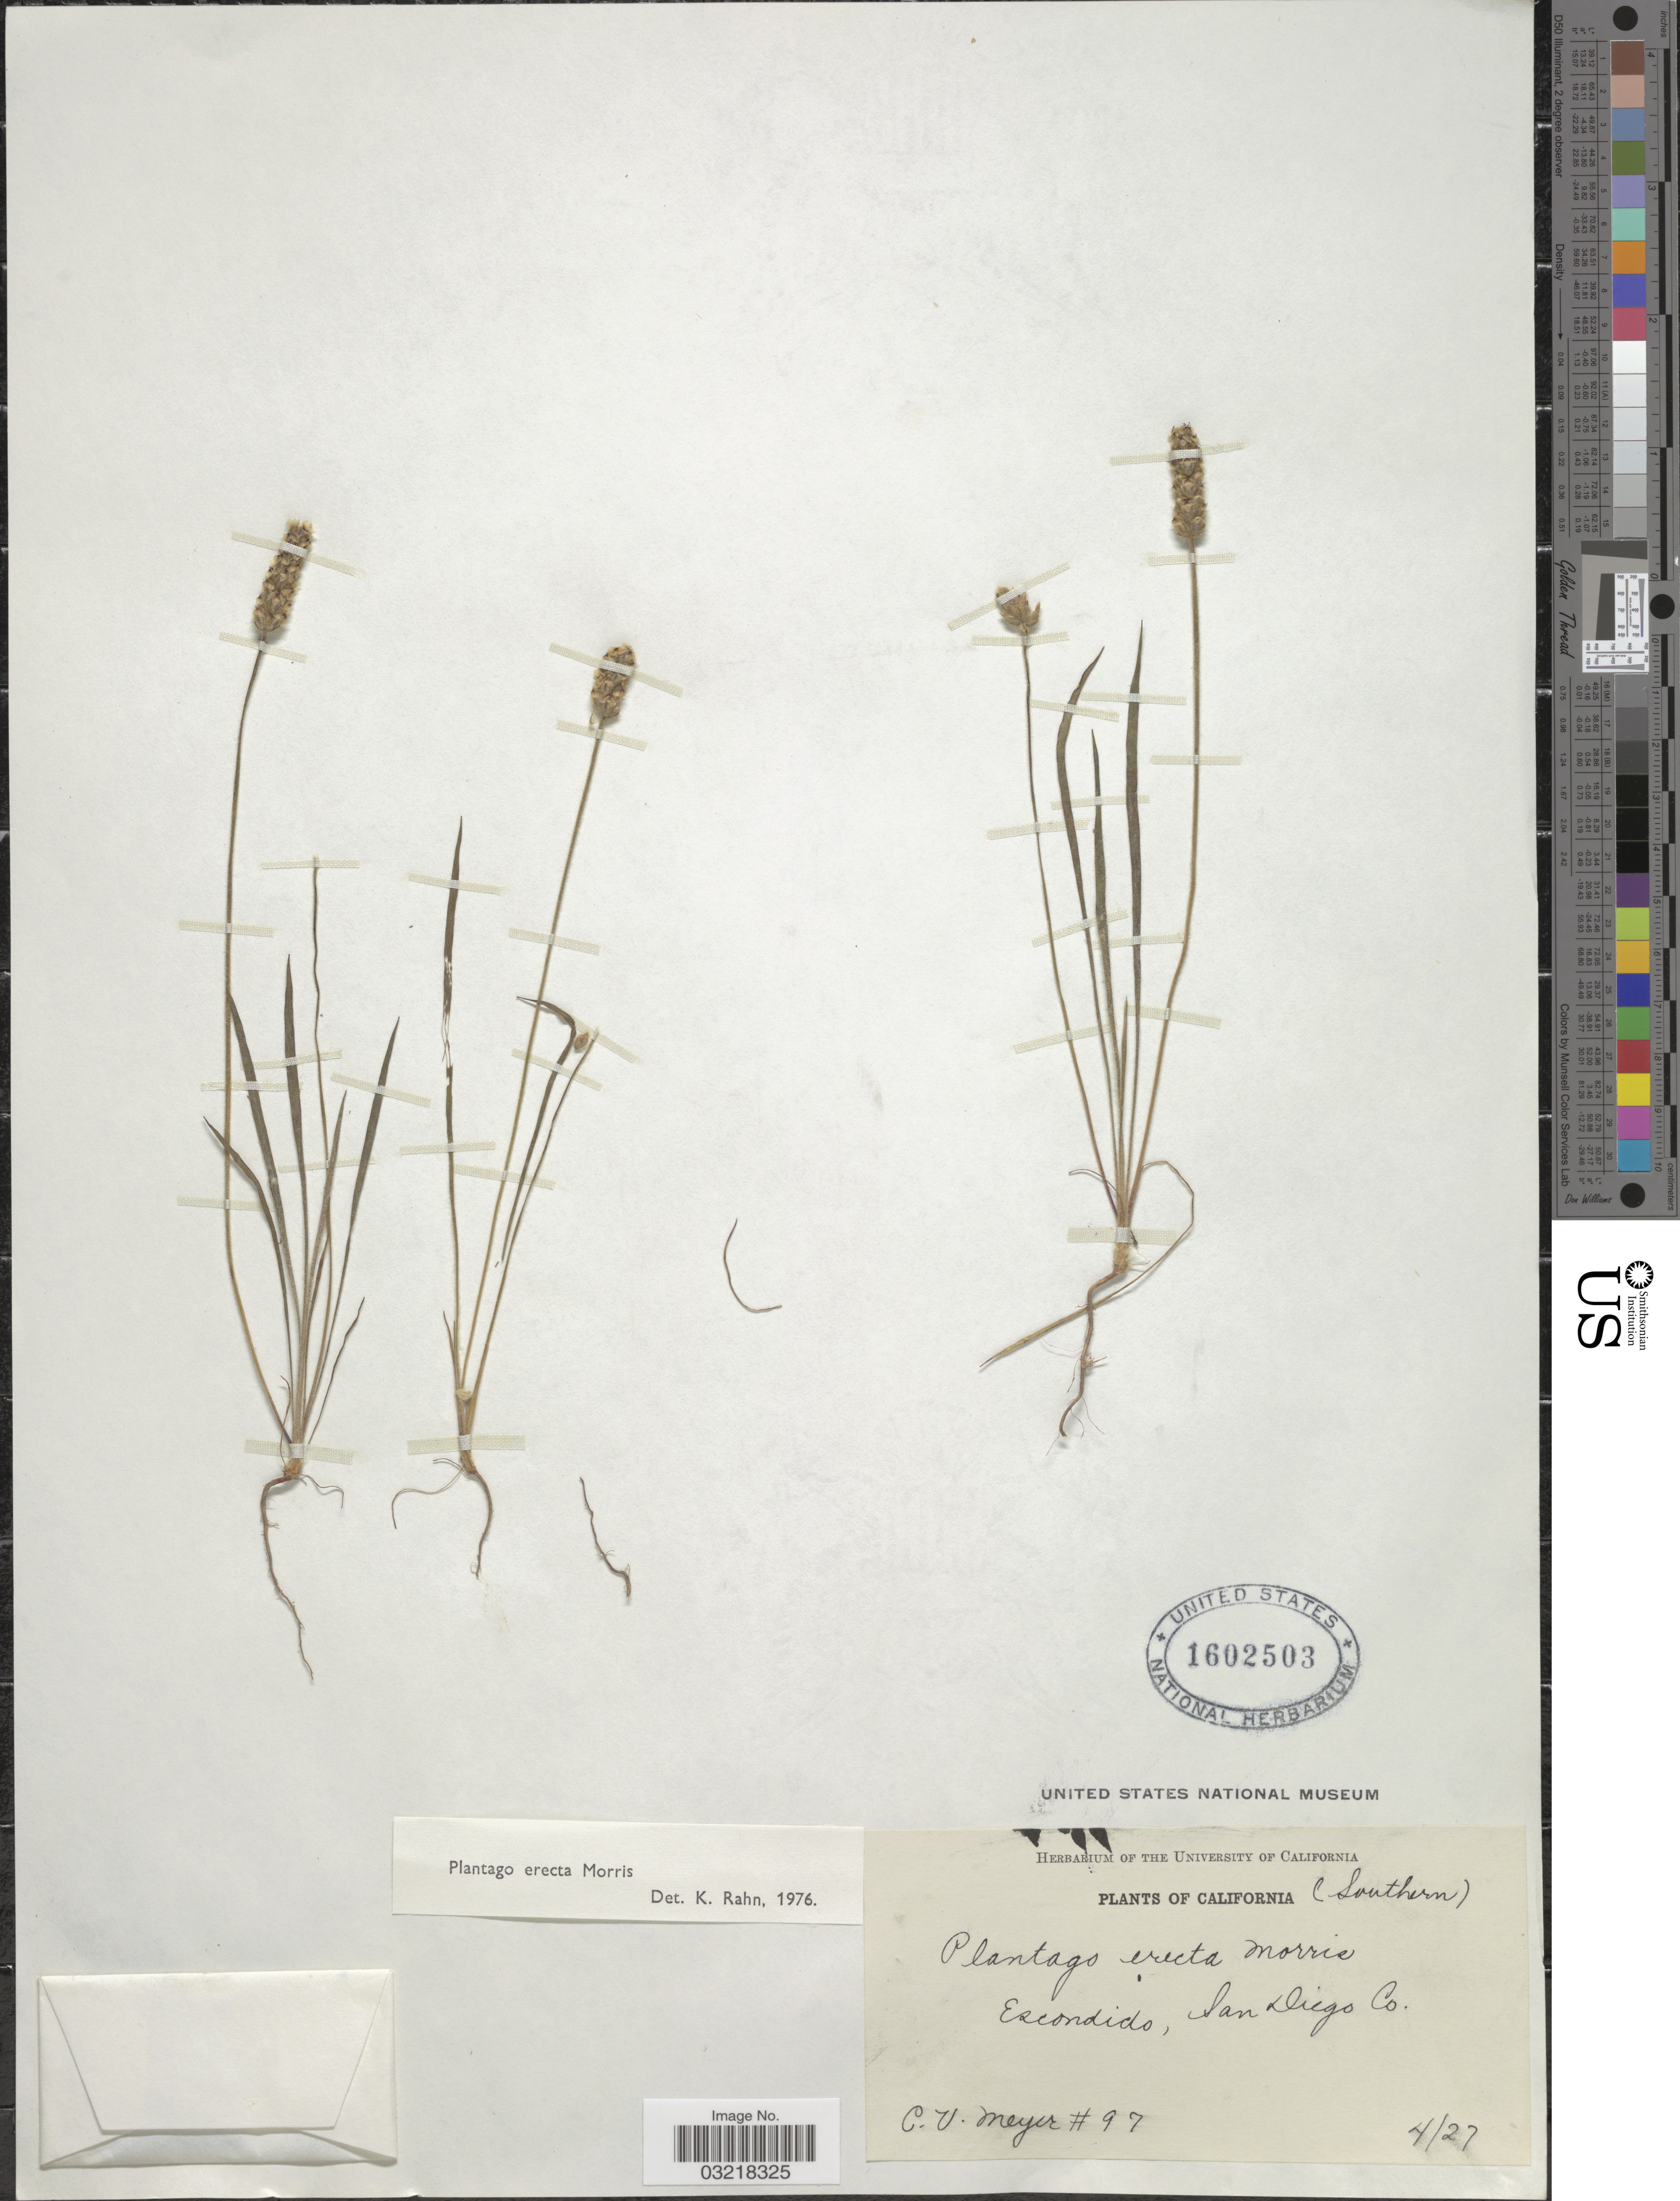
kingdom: Plantae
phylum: Tracheophyta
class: Magnoliopsida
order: Lamiales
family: Plantaginaceae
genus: Plantago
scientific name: Plantago erecta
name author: Morris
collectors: C. V. Meyer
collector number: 97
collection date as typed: Transcribed d/m/y: /4/27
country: United States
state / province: California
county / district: San Diego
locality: Escondido, San Diego Co.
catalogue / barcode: US 1602503